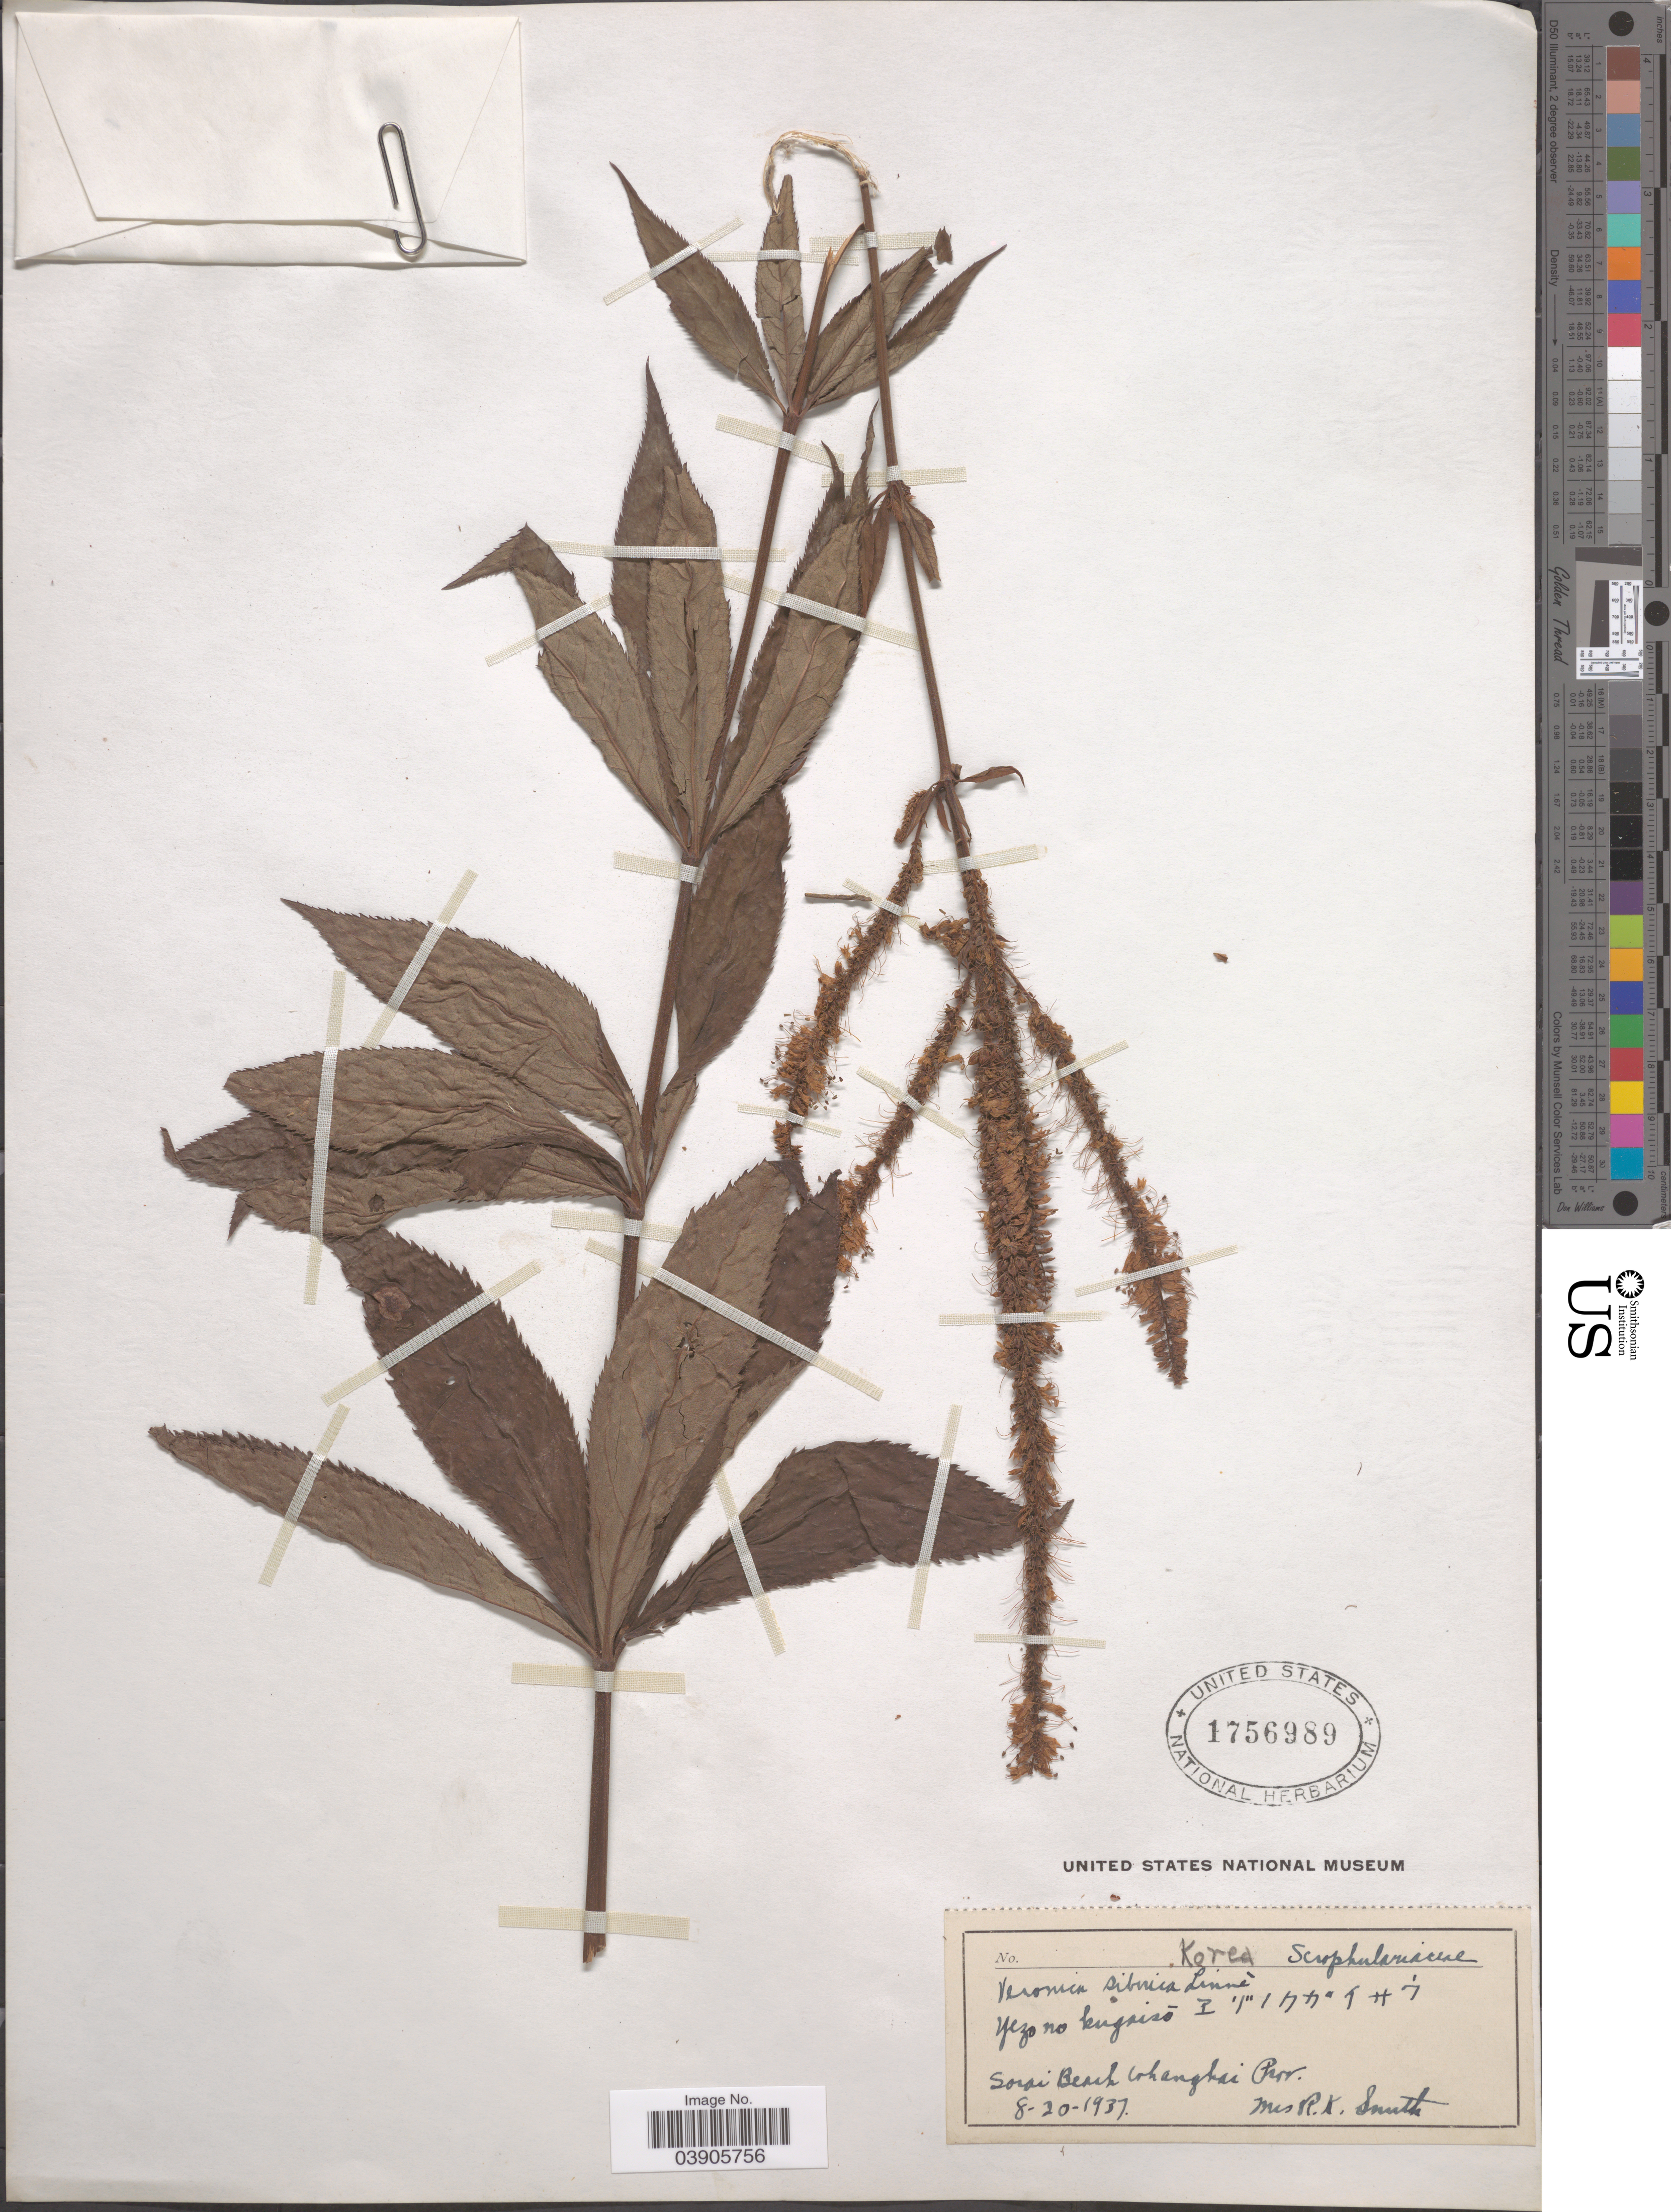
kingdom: Plantae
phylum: Tracheophyta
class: Magnoliopsida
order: Lamiales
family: Plantaginaceae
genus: Veronicastrum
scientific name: Veronicastrum sibiricum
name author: (L.) Pennell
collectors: R. Smith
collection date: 1937-08-20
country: North Korea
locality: Yezo no kugaisó X. Sorai Beach Whanghai Prov.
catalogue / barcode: US 1756989